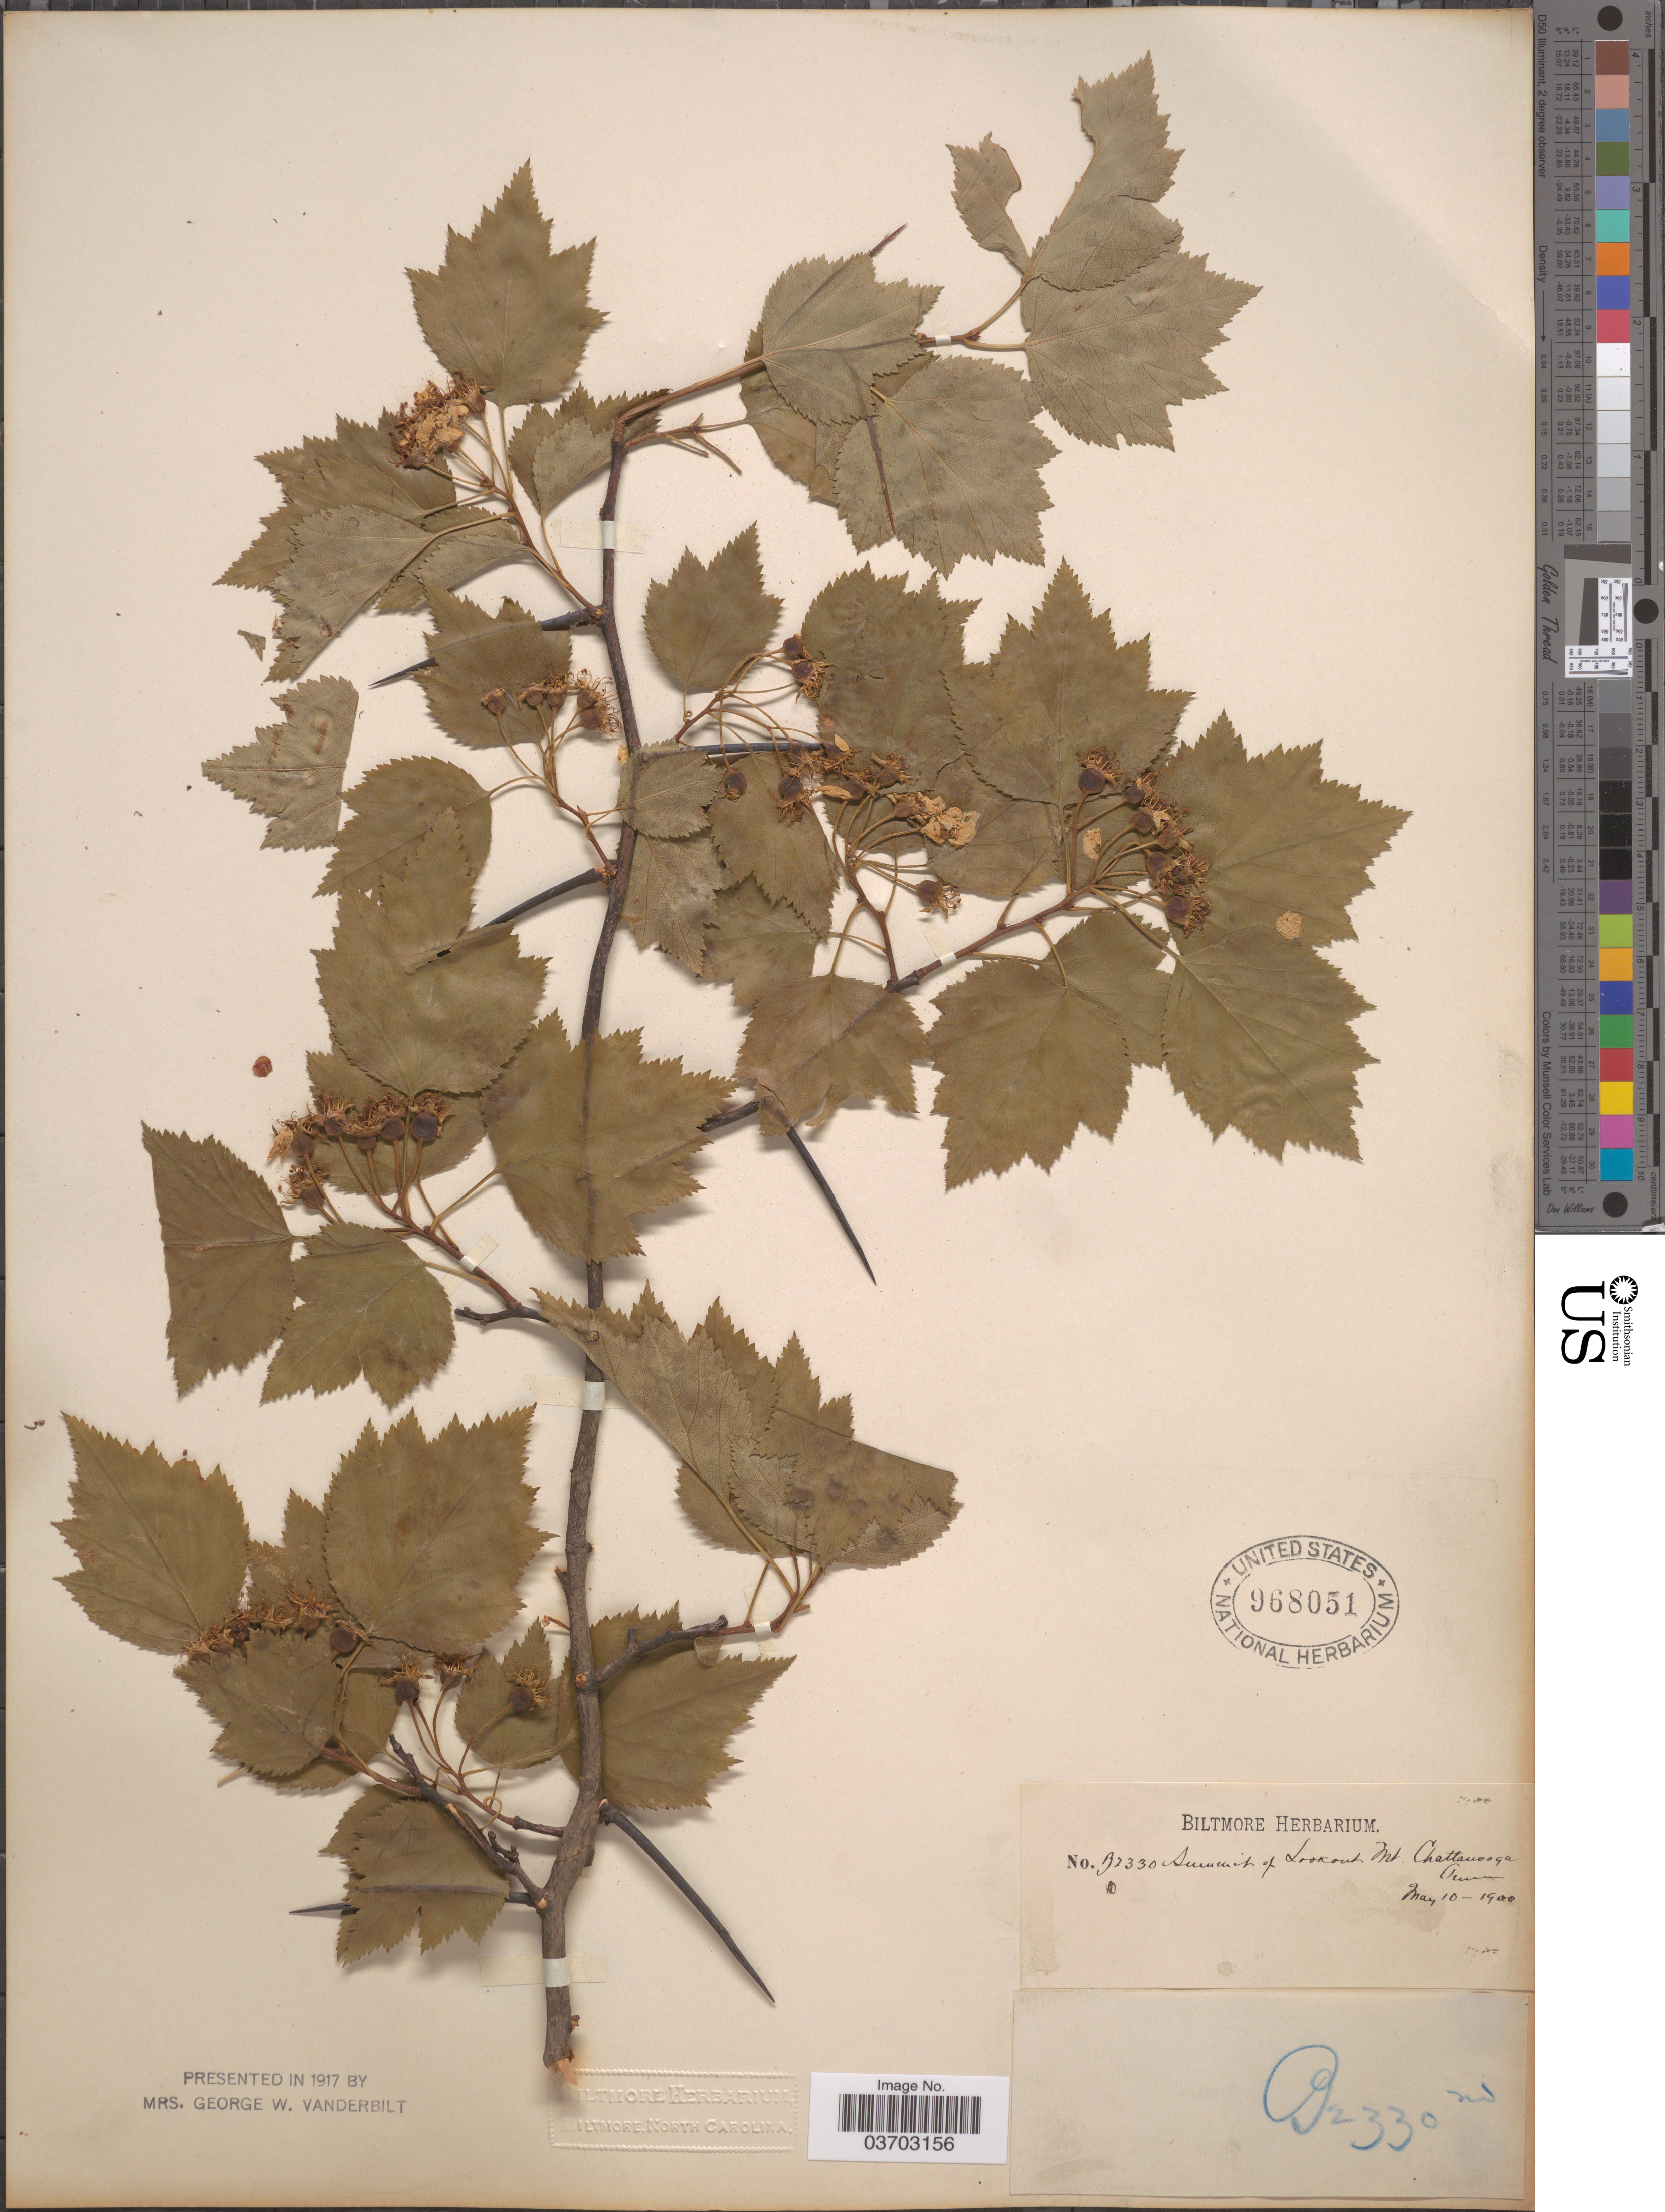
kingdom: Plantae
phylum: Tracheophyta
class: Magnoliopsida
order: Rosales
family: Rosaceae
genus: Crataegus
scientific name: Crataegus sp.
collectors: ex herb. Biltmore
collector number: B2330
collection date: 1900-05-10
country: United States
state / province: Tennessee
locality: Summit of Lookout Mt. Chattanooga.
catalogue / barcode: US 968051